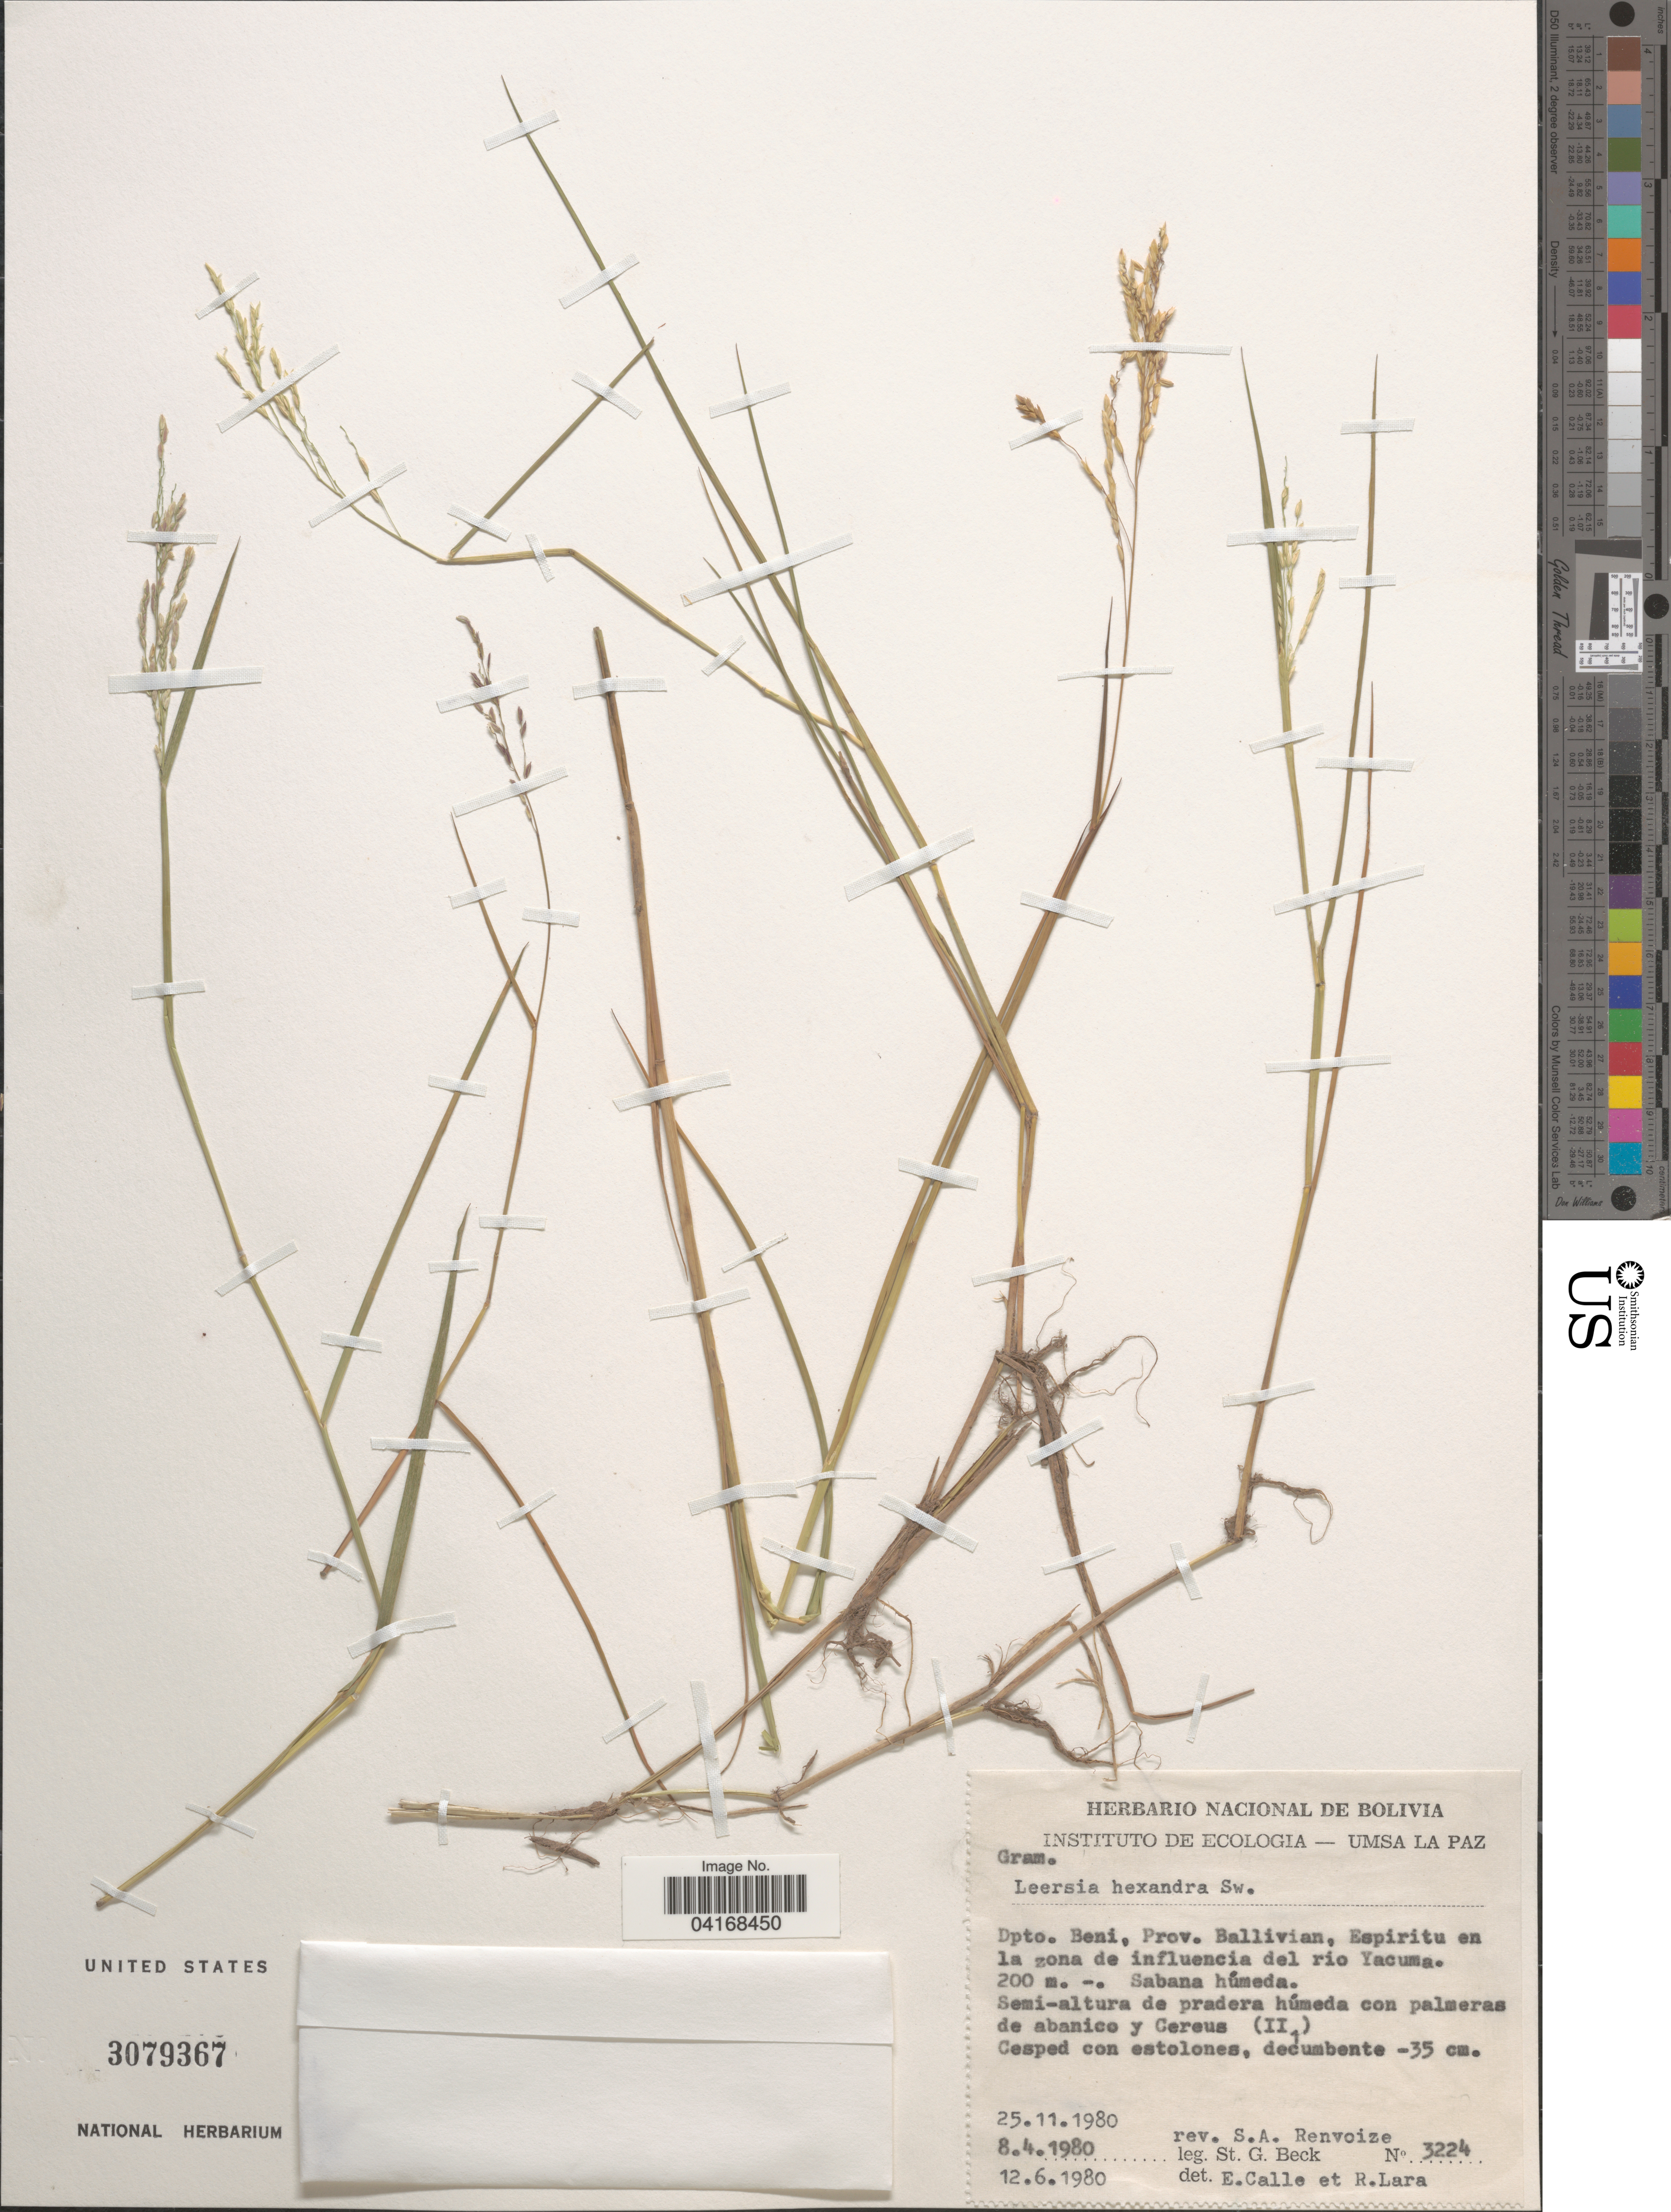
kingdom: Plantae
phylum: Tracheophyta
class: Liliopsida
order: Poales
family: Poaceae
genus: Leersia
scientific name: Leersia hexandra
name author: Sw.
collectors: S. G. Beck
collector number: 3224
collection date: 1980-04-08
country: Bolivia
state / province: Beni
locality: Dpto. Beni, Prov. Ballivian, Espiritu en la zona de influencia del rio Yacuma.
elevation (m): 200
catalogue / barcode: US 3079367